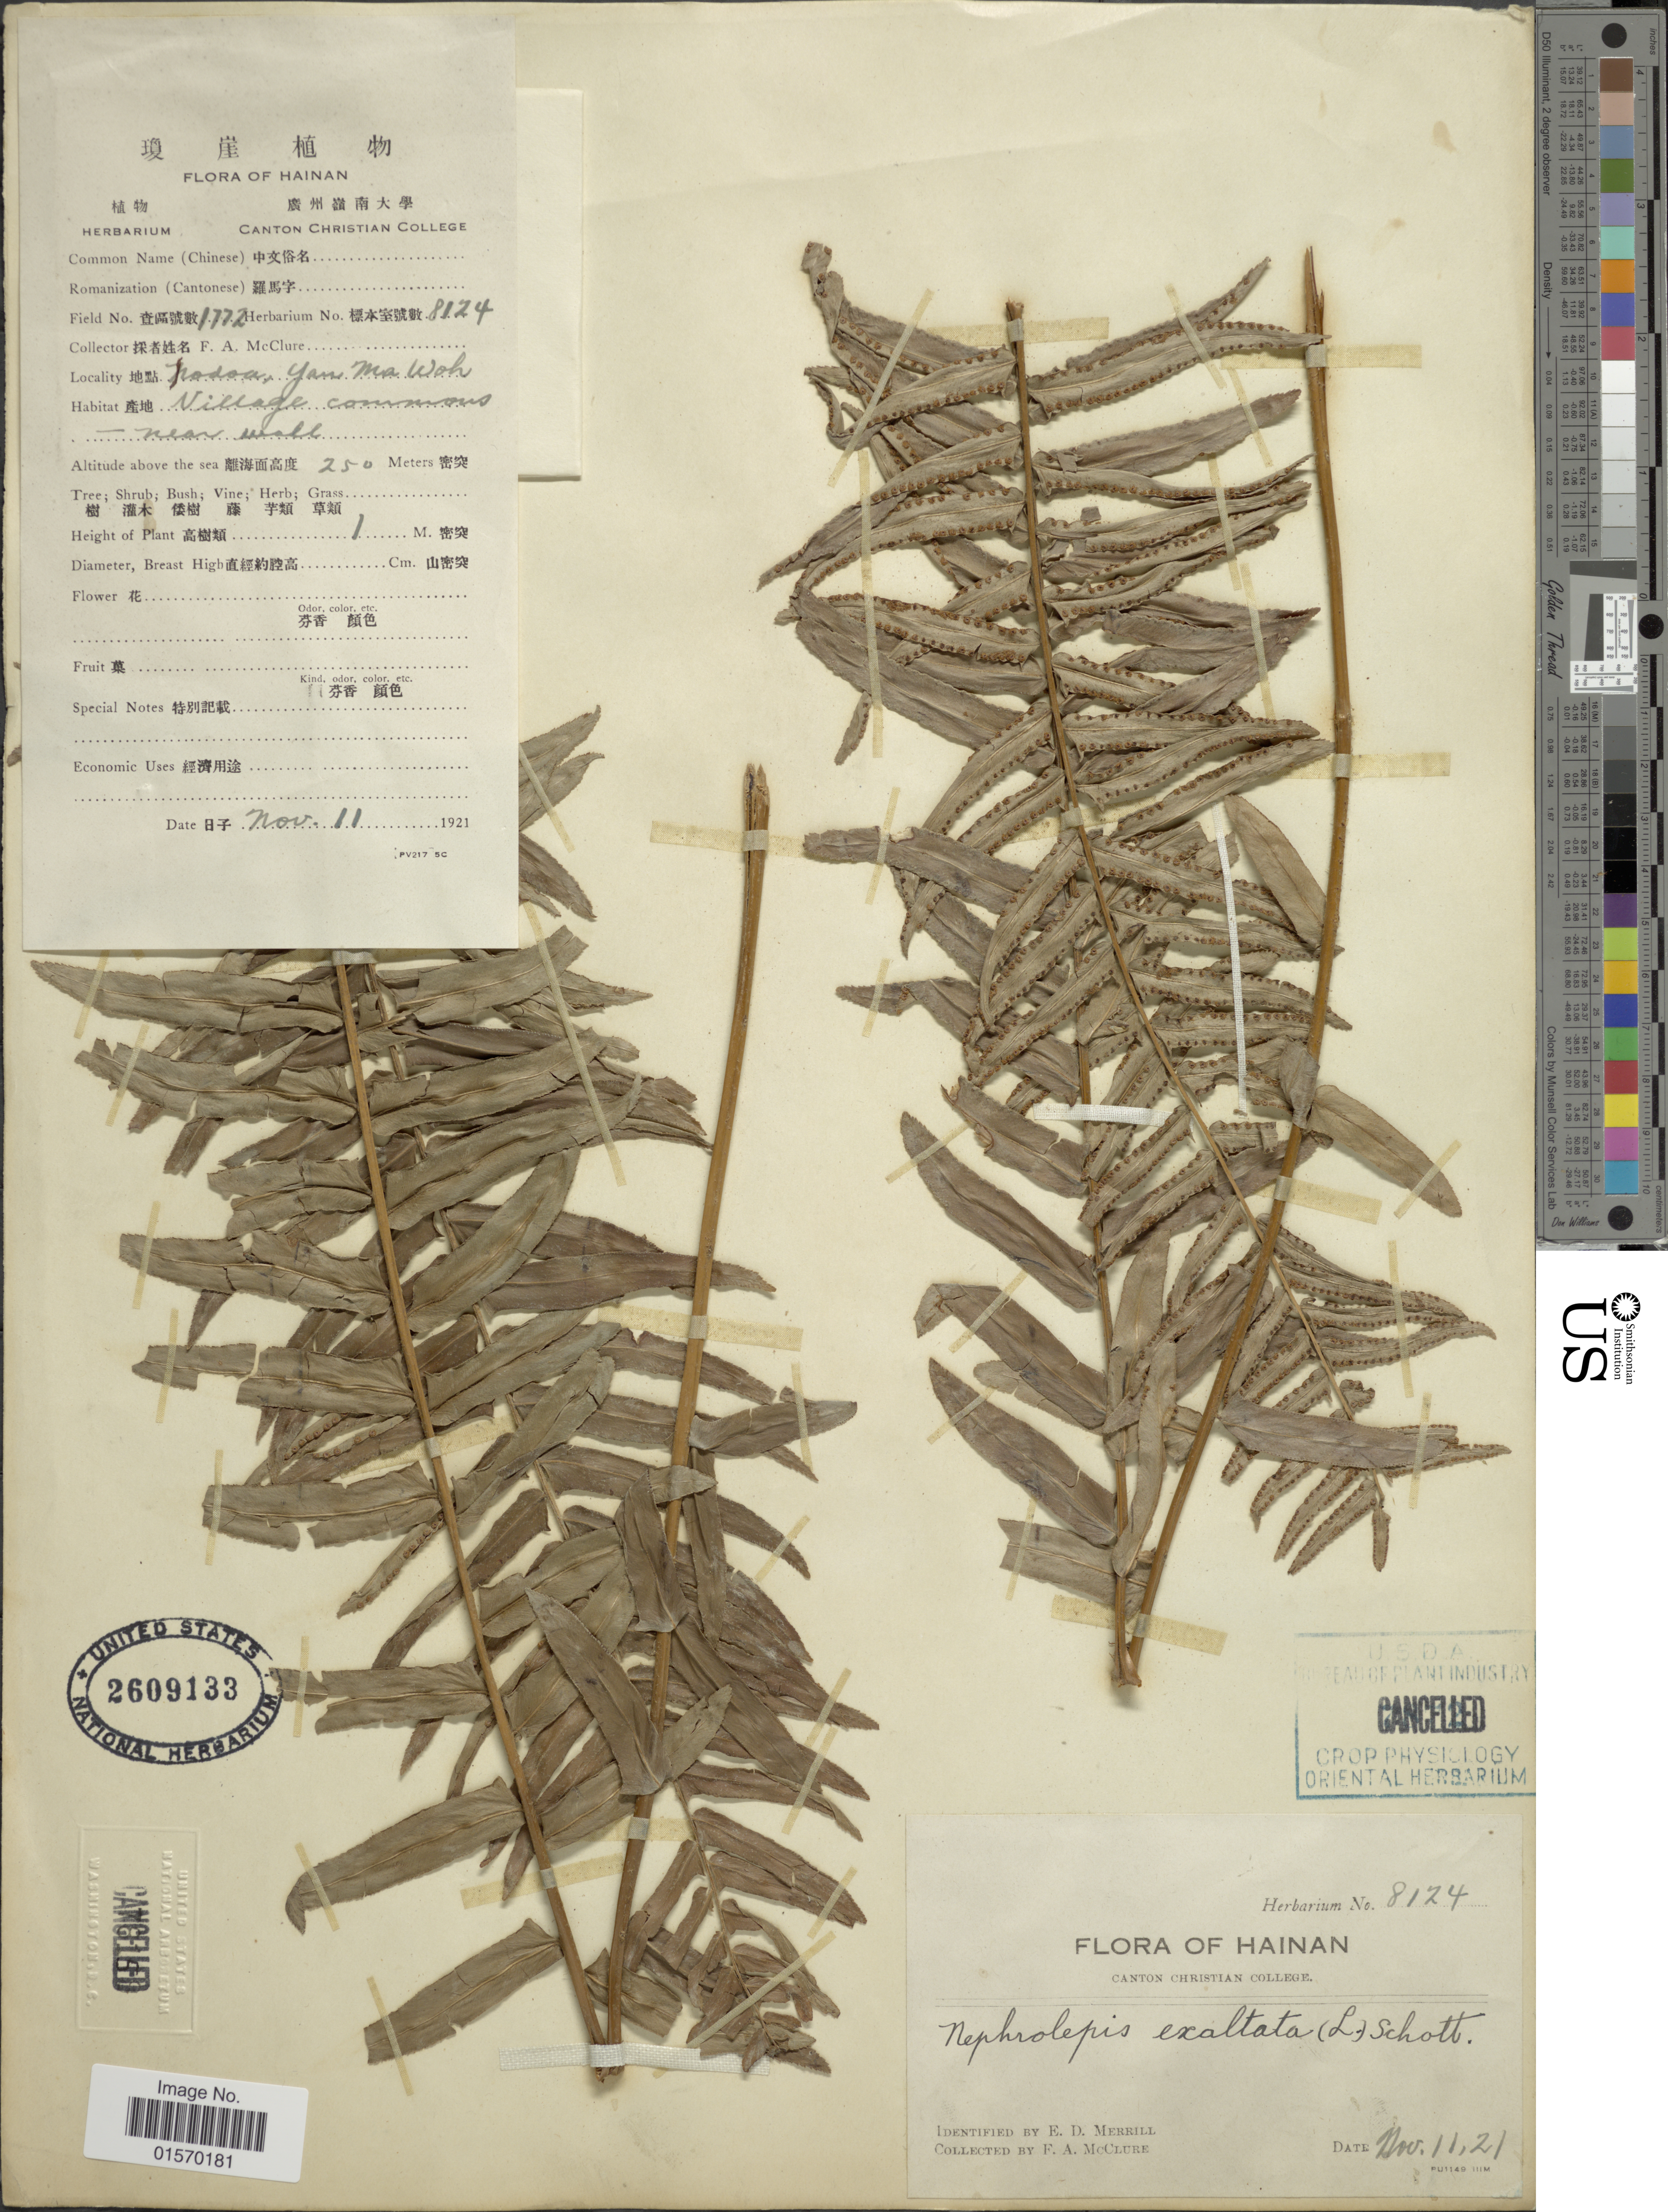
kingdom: Plantae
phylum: Tracheophyta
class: Polypodiopsida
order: Polypodiales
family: Nephrolepidaceae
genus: Nephrolepis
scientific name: Nephrolepis cordifolia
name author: (L.) C. Presl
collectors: F. A. McClure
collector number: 1772/8124*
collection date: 1921-11-11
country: China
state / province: Hainan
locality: Nadou, Yan Ma Woh [interpreted]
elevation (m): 250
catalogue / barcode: US 2609133